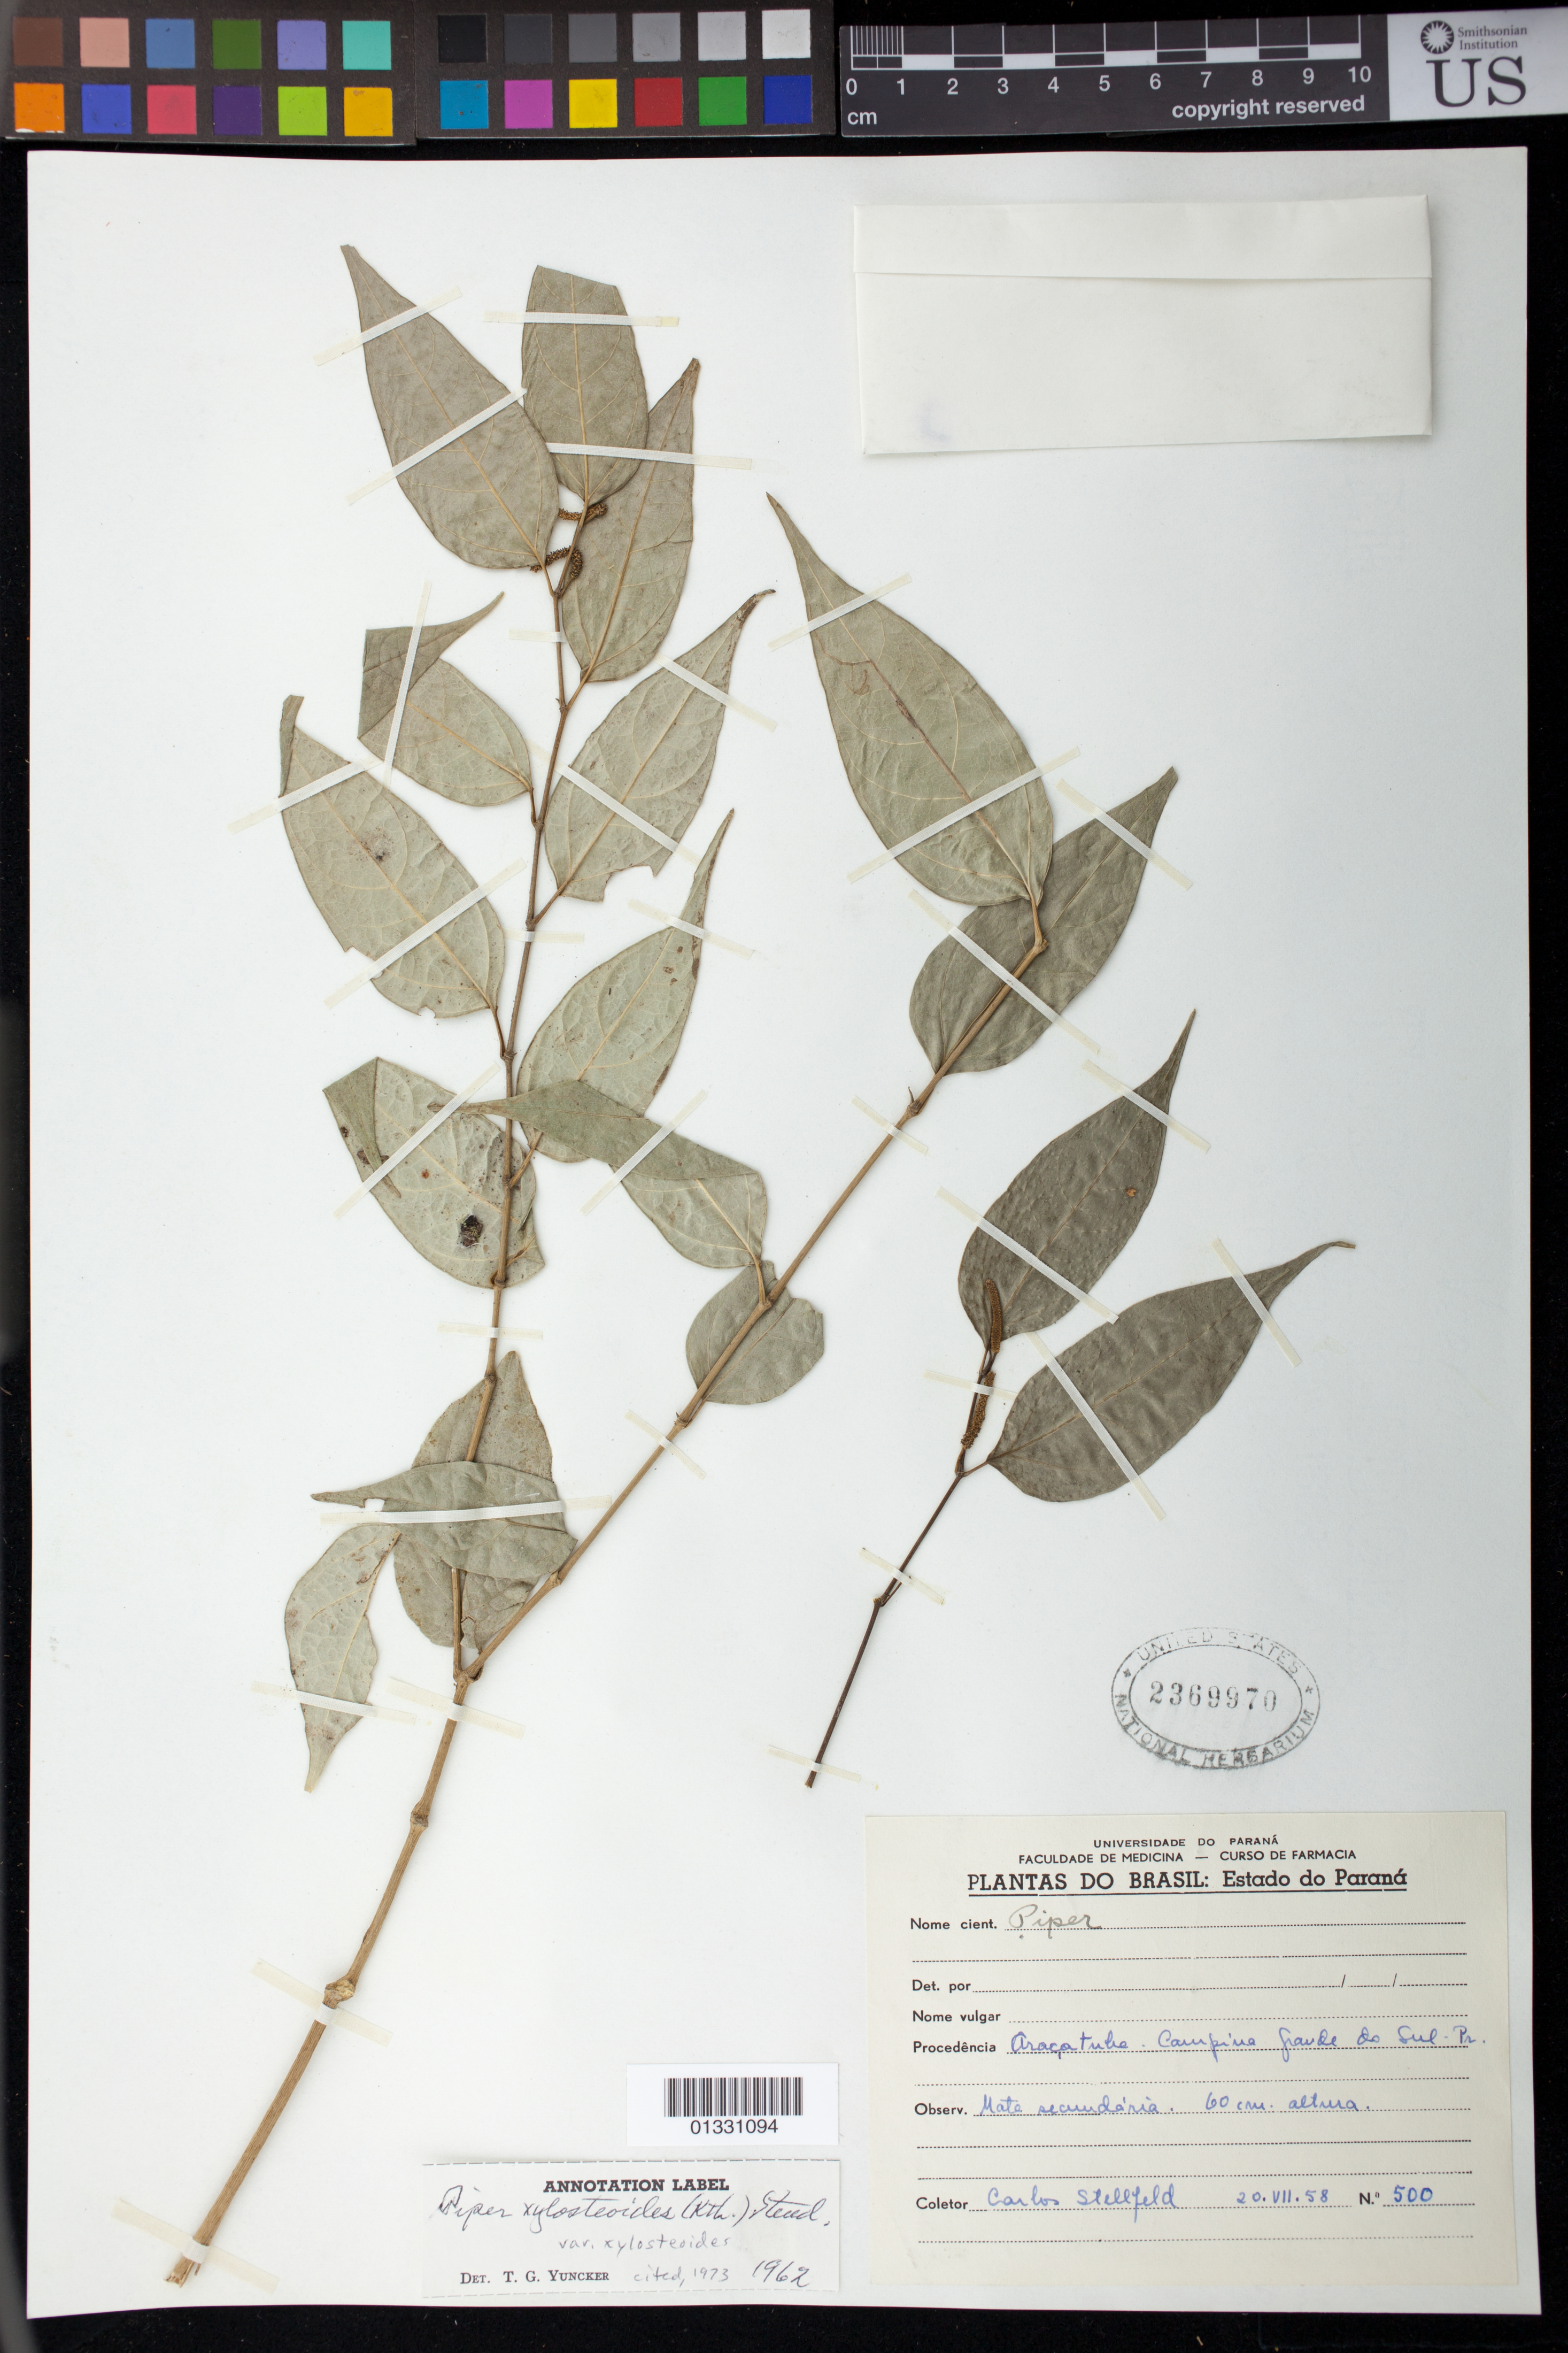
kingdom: Plantae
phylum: Tracheophyta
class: Magnoliopsida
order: Piperales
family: Piperaceae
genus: Piper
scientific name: Piper xylosteoides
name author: (Kunth) Steud.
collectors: C. Stellfeld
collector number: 500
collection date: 1958-07-20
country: Brazil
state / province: Paraná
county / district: Campina Grande do Sul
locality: Araçatuba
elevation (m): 60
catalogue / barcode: US 2369970